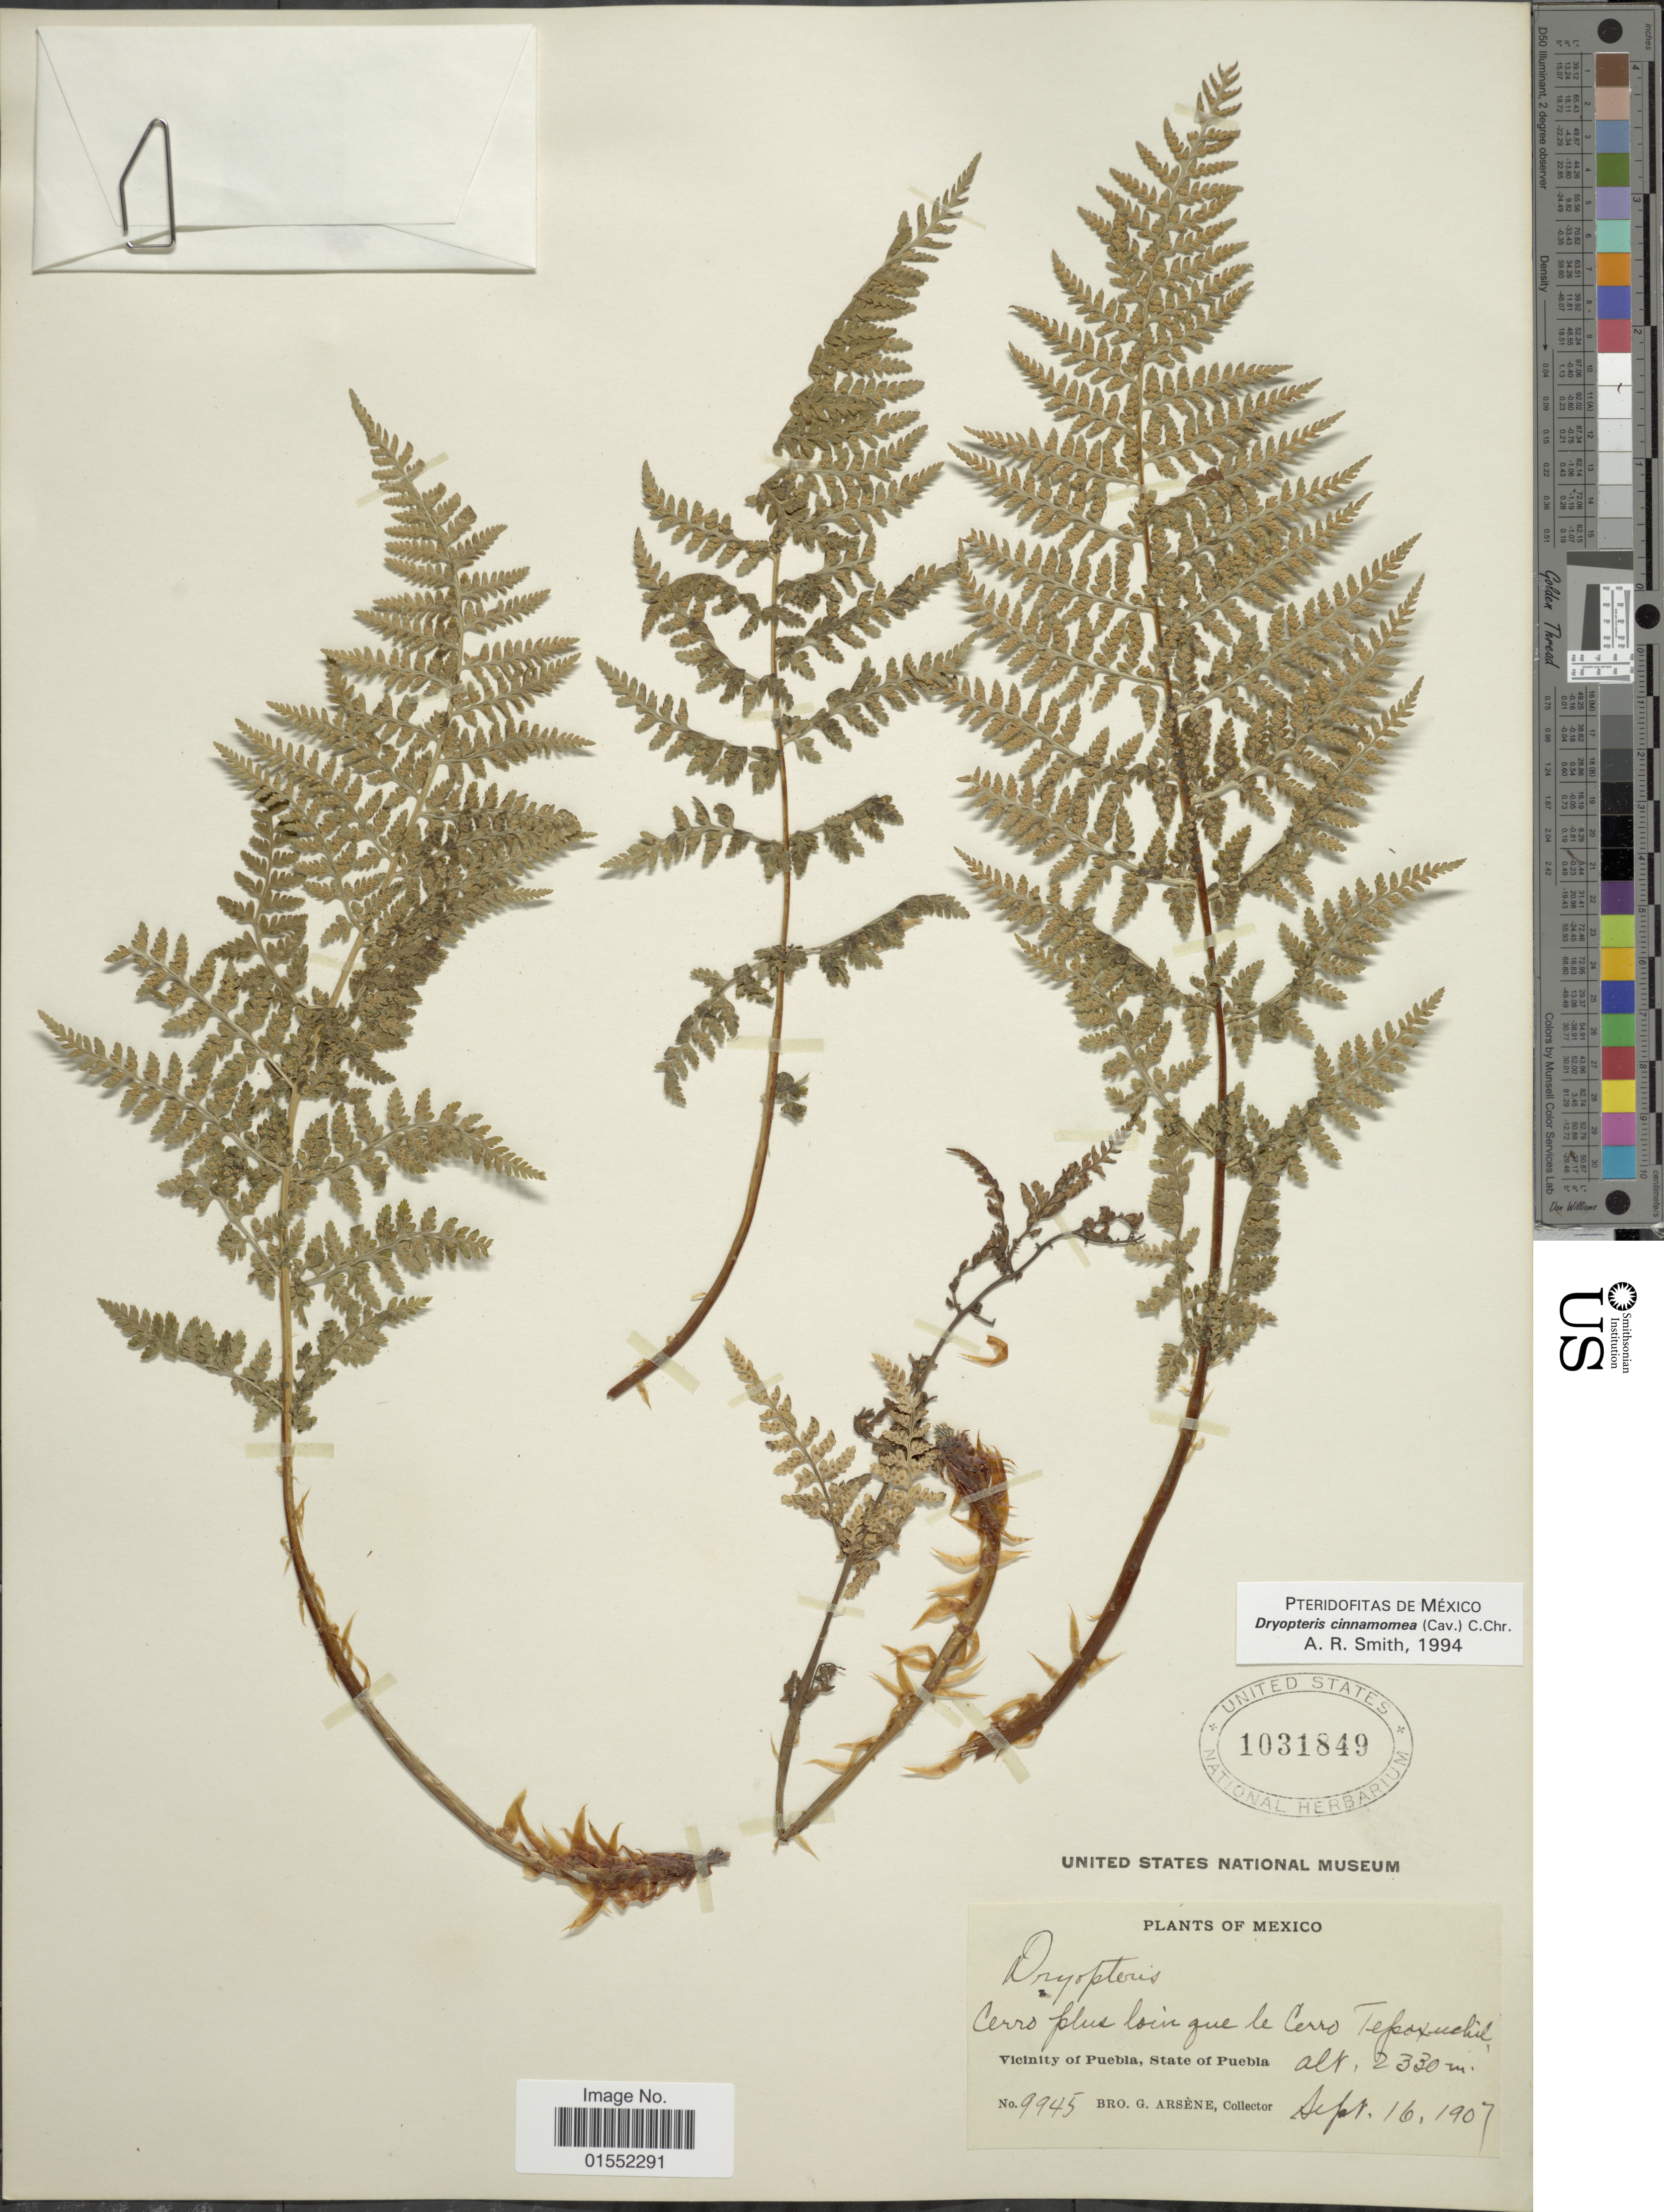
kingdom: Plantae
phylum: Tracheophyta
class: Polypodiopsida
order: Polypodiales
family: Dryopteridaceae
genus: Dryopteris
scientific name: Dryopteris cinnamomea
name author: (Cav.) C. Chr.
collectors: Bro. G. Arsène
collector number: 9945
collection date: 1907-09-16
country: Mexico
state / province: Puebla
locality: Vicinity of Puebla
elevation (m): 2330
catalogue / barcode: US 1031849